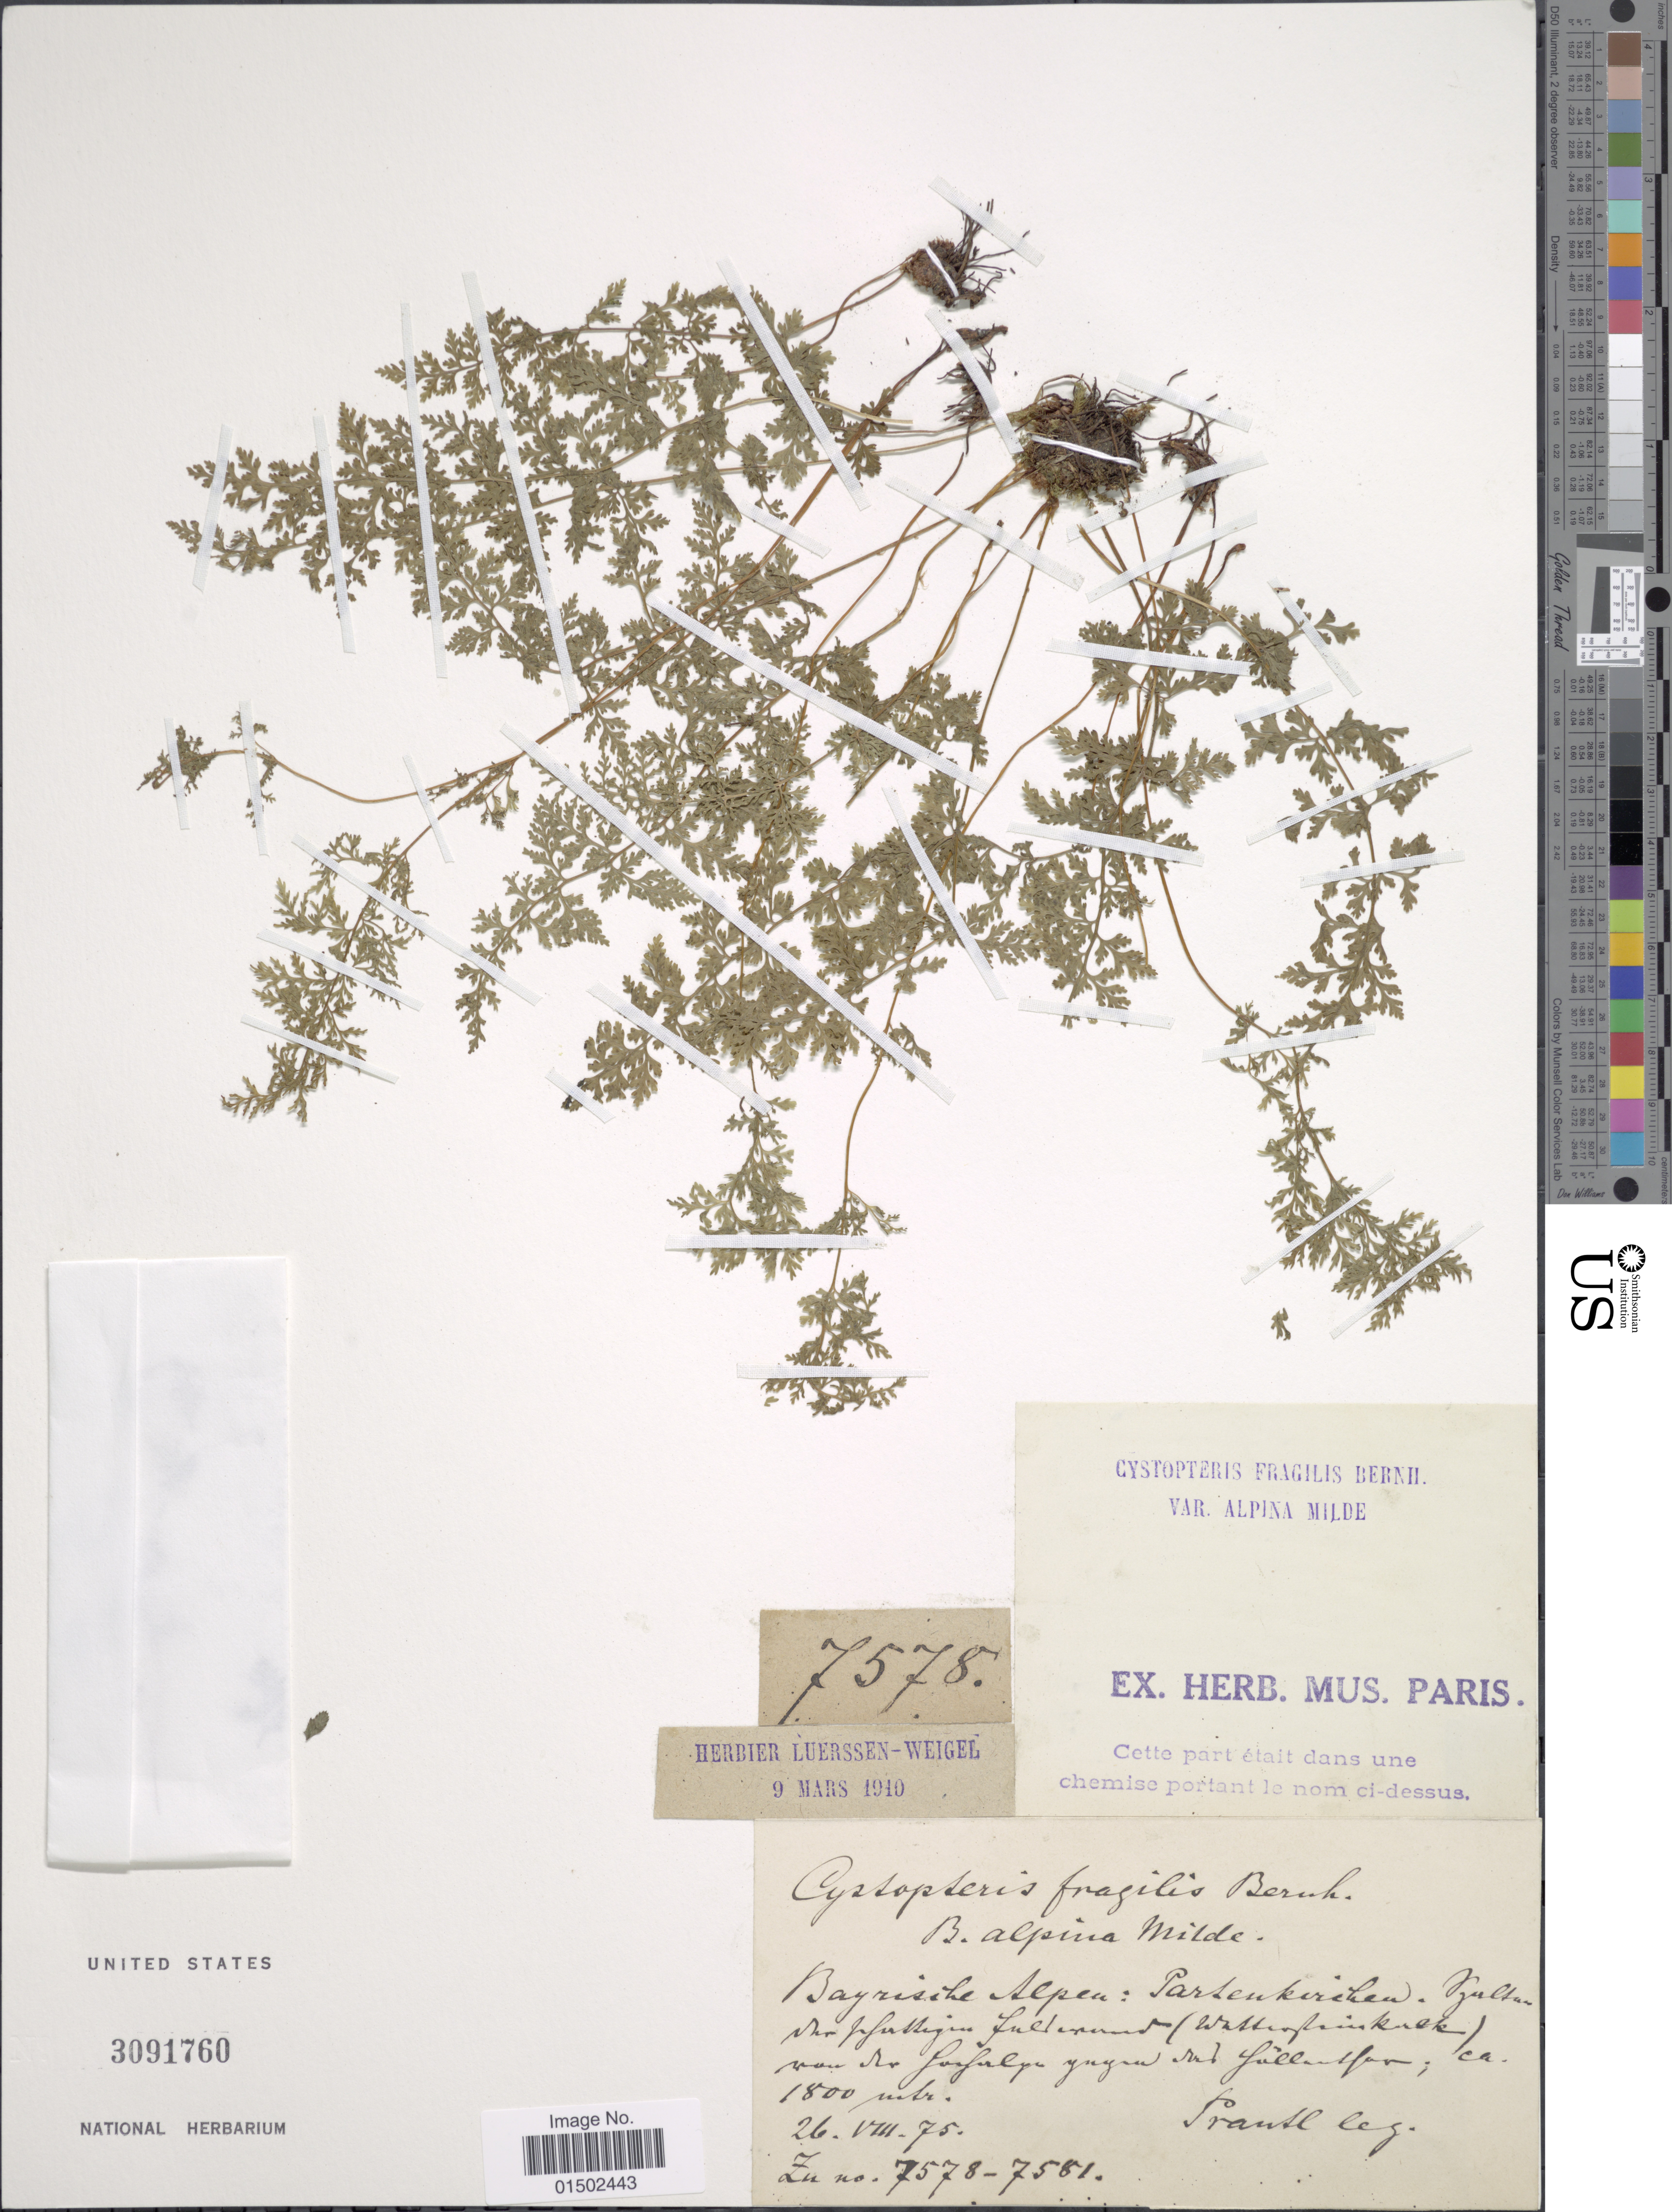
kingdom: Plantae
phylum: Tracheophyta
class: Polypodiopsida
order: Polypodiales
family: Cystopteridaceae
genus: Cystopteris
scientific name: Cystopteris fragilis var. alpina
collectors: Prantl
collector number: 7578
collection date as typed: Transcribed d/m/y: 26/8/75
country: Germany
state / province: Bayern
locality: Bayriske Alpen: Partenkiriken. [illegible text]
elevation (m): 1800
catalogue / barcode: US 3091760